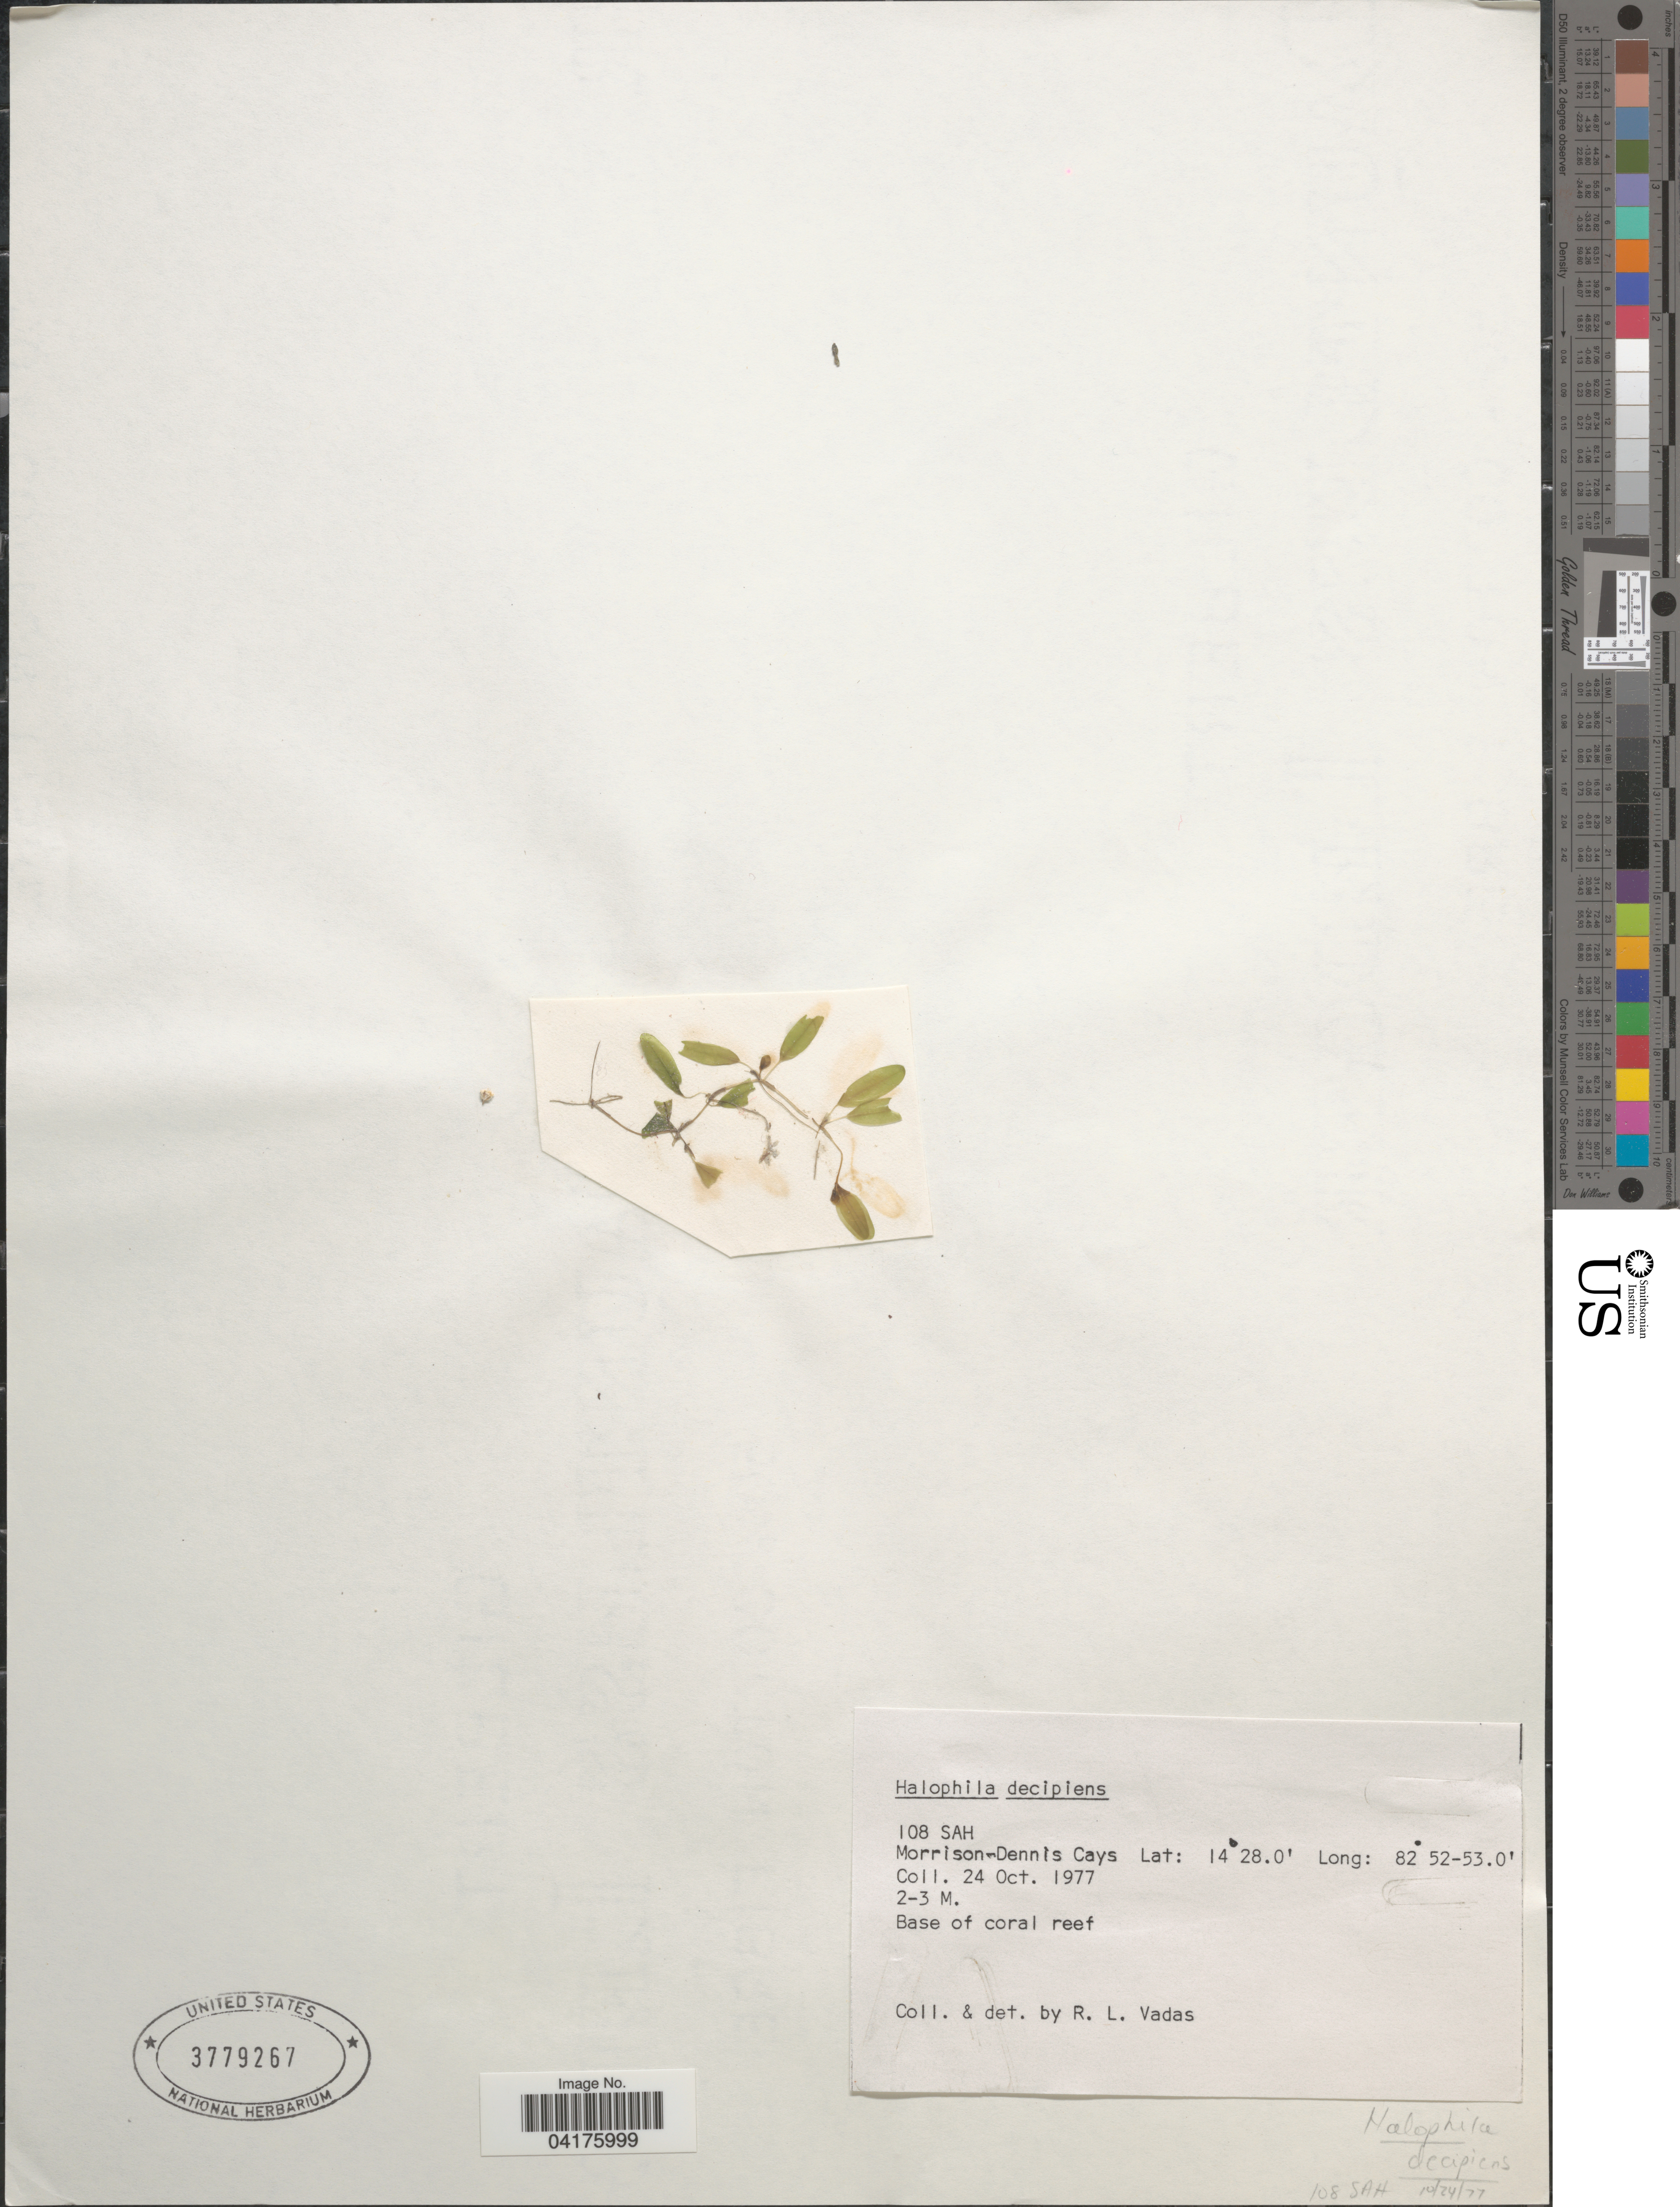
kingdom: Plantae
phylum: Tracheophyta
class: Liliopsida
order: Alismatales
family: Hydrocharitaceae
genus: Halophila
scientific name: Halophila decipiens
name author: Ostenf.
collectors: R. Vadas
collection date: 1977-10-24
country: Nicaragua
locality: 108 SAH. Morrison-Dennis Cays.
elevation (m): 2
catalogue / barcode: US 3779267